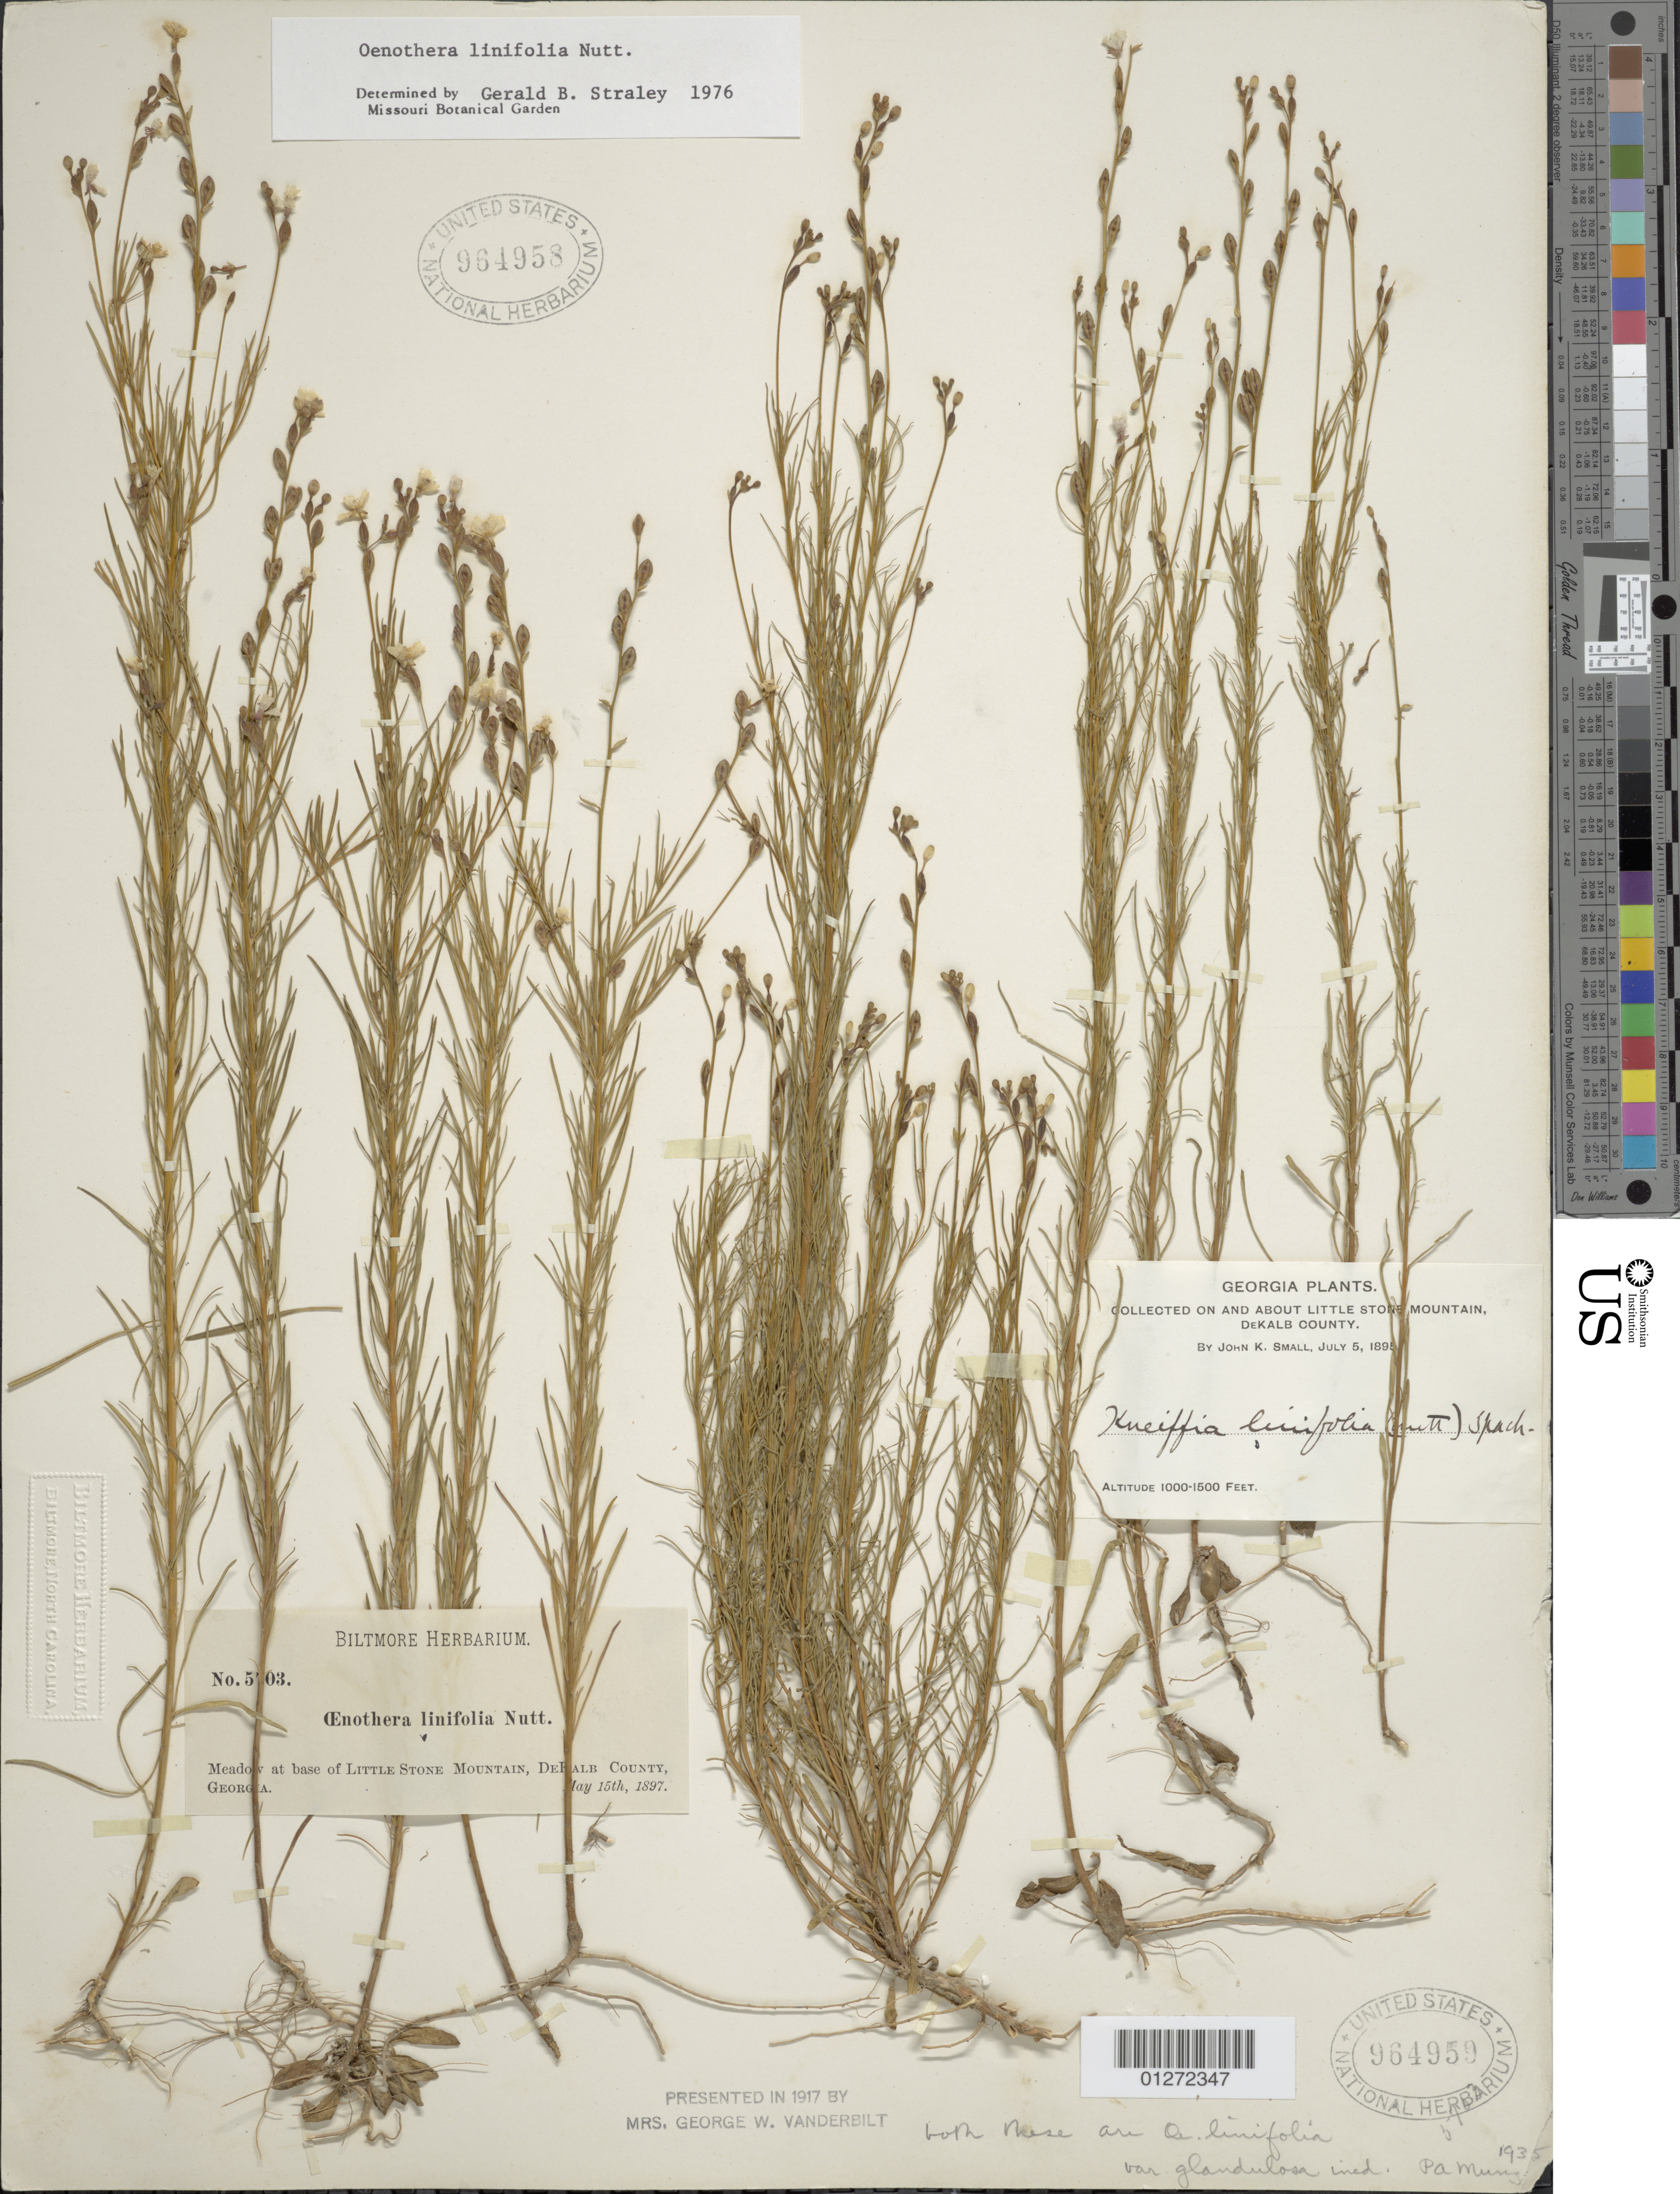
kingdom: Plantae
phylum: Tracheophyta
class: Magnoliopsida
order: Myrtales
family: Onagraceae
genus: Oenothera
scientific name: Oenothera linifolia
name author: Nutt.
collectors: ex herb. Biltmore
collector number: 5703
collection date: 1897-05-15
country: United States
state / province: Georgia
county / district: De Kalb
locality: Meadoe at base of Little Stone Mt.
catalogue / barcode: US 964958